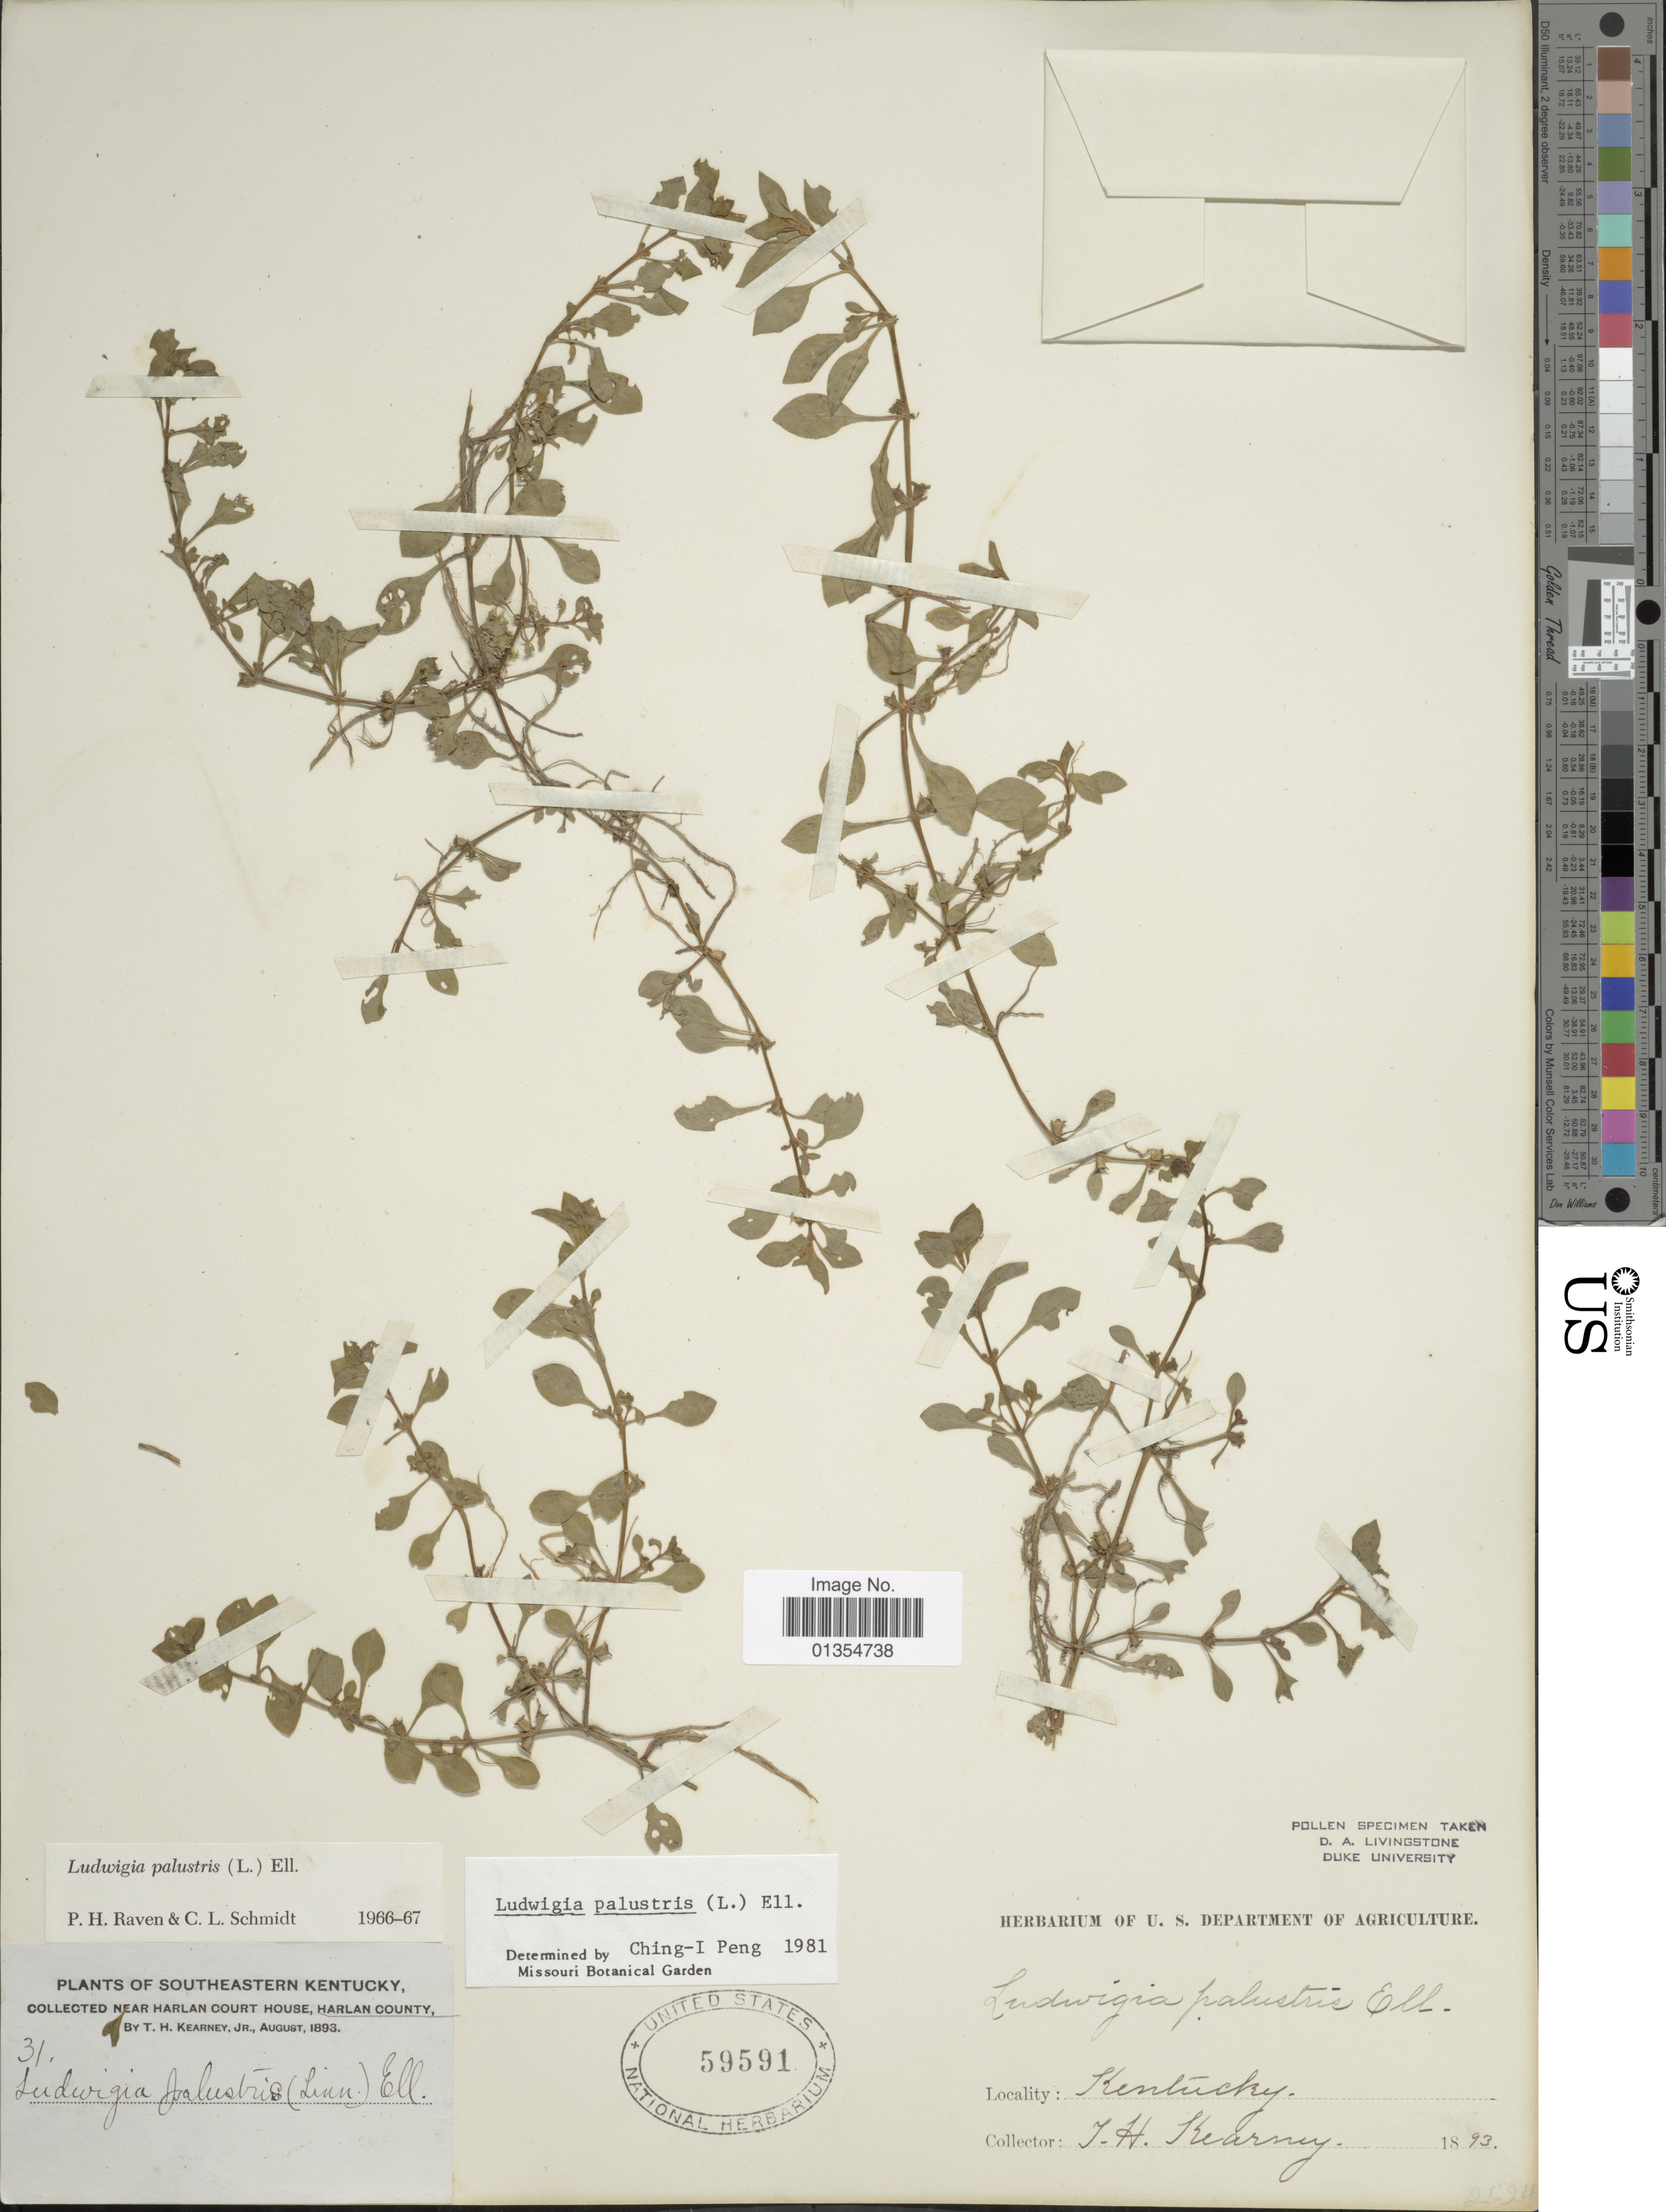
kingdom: Plantae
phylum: Tracheophyta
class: Magnoliopsida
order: Myrtales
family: Onagraceae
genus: Ludwigia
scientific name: Ludwigia palustris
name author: (L.) Elliott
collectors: T. H. Kearney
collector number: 31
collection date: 1893-08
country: United States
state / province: Kentucky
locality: Southeastern Kentucky, near Harlan court House, Harlan County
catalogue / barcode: US 59591